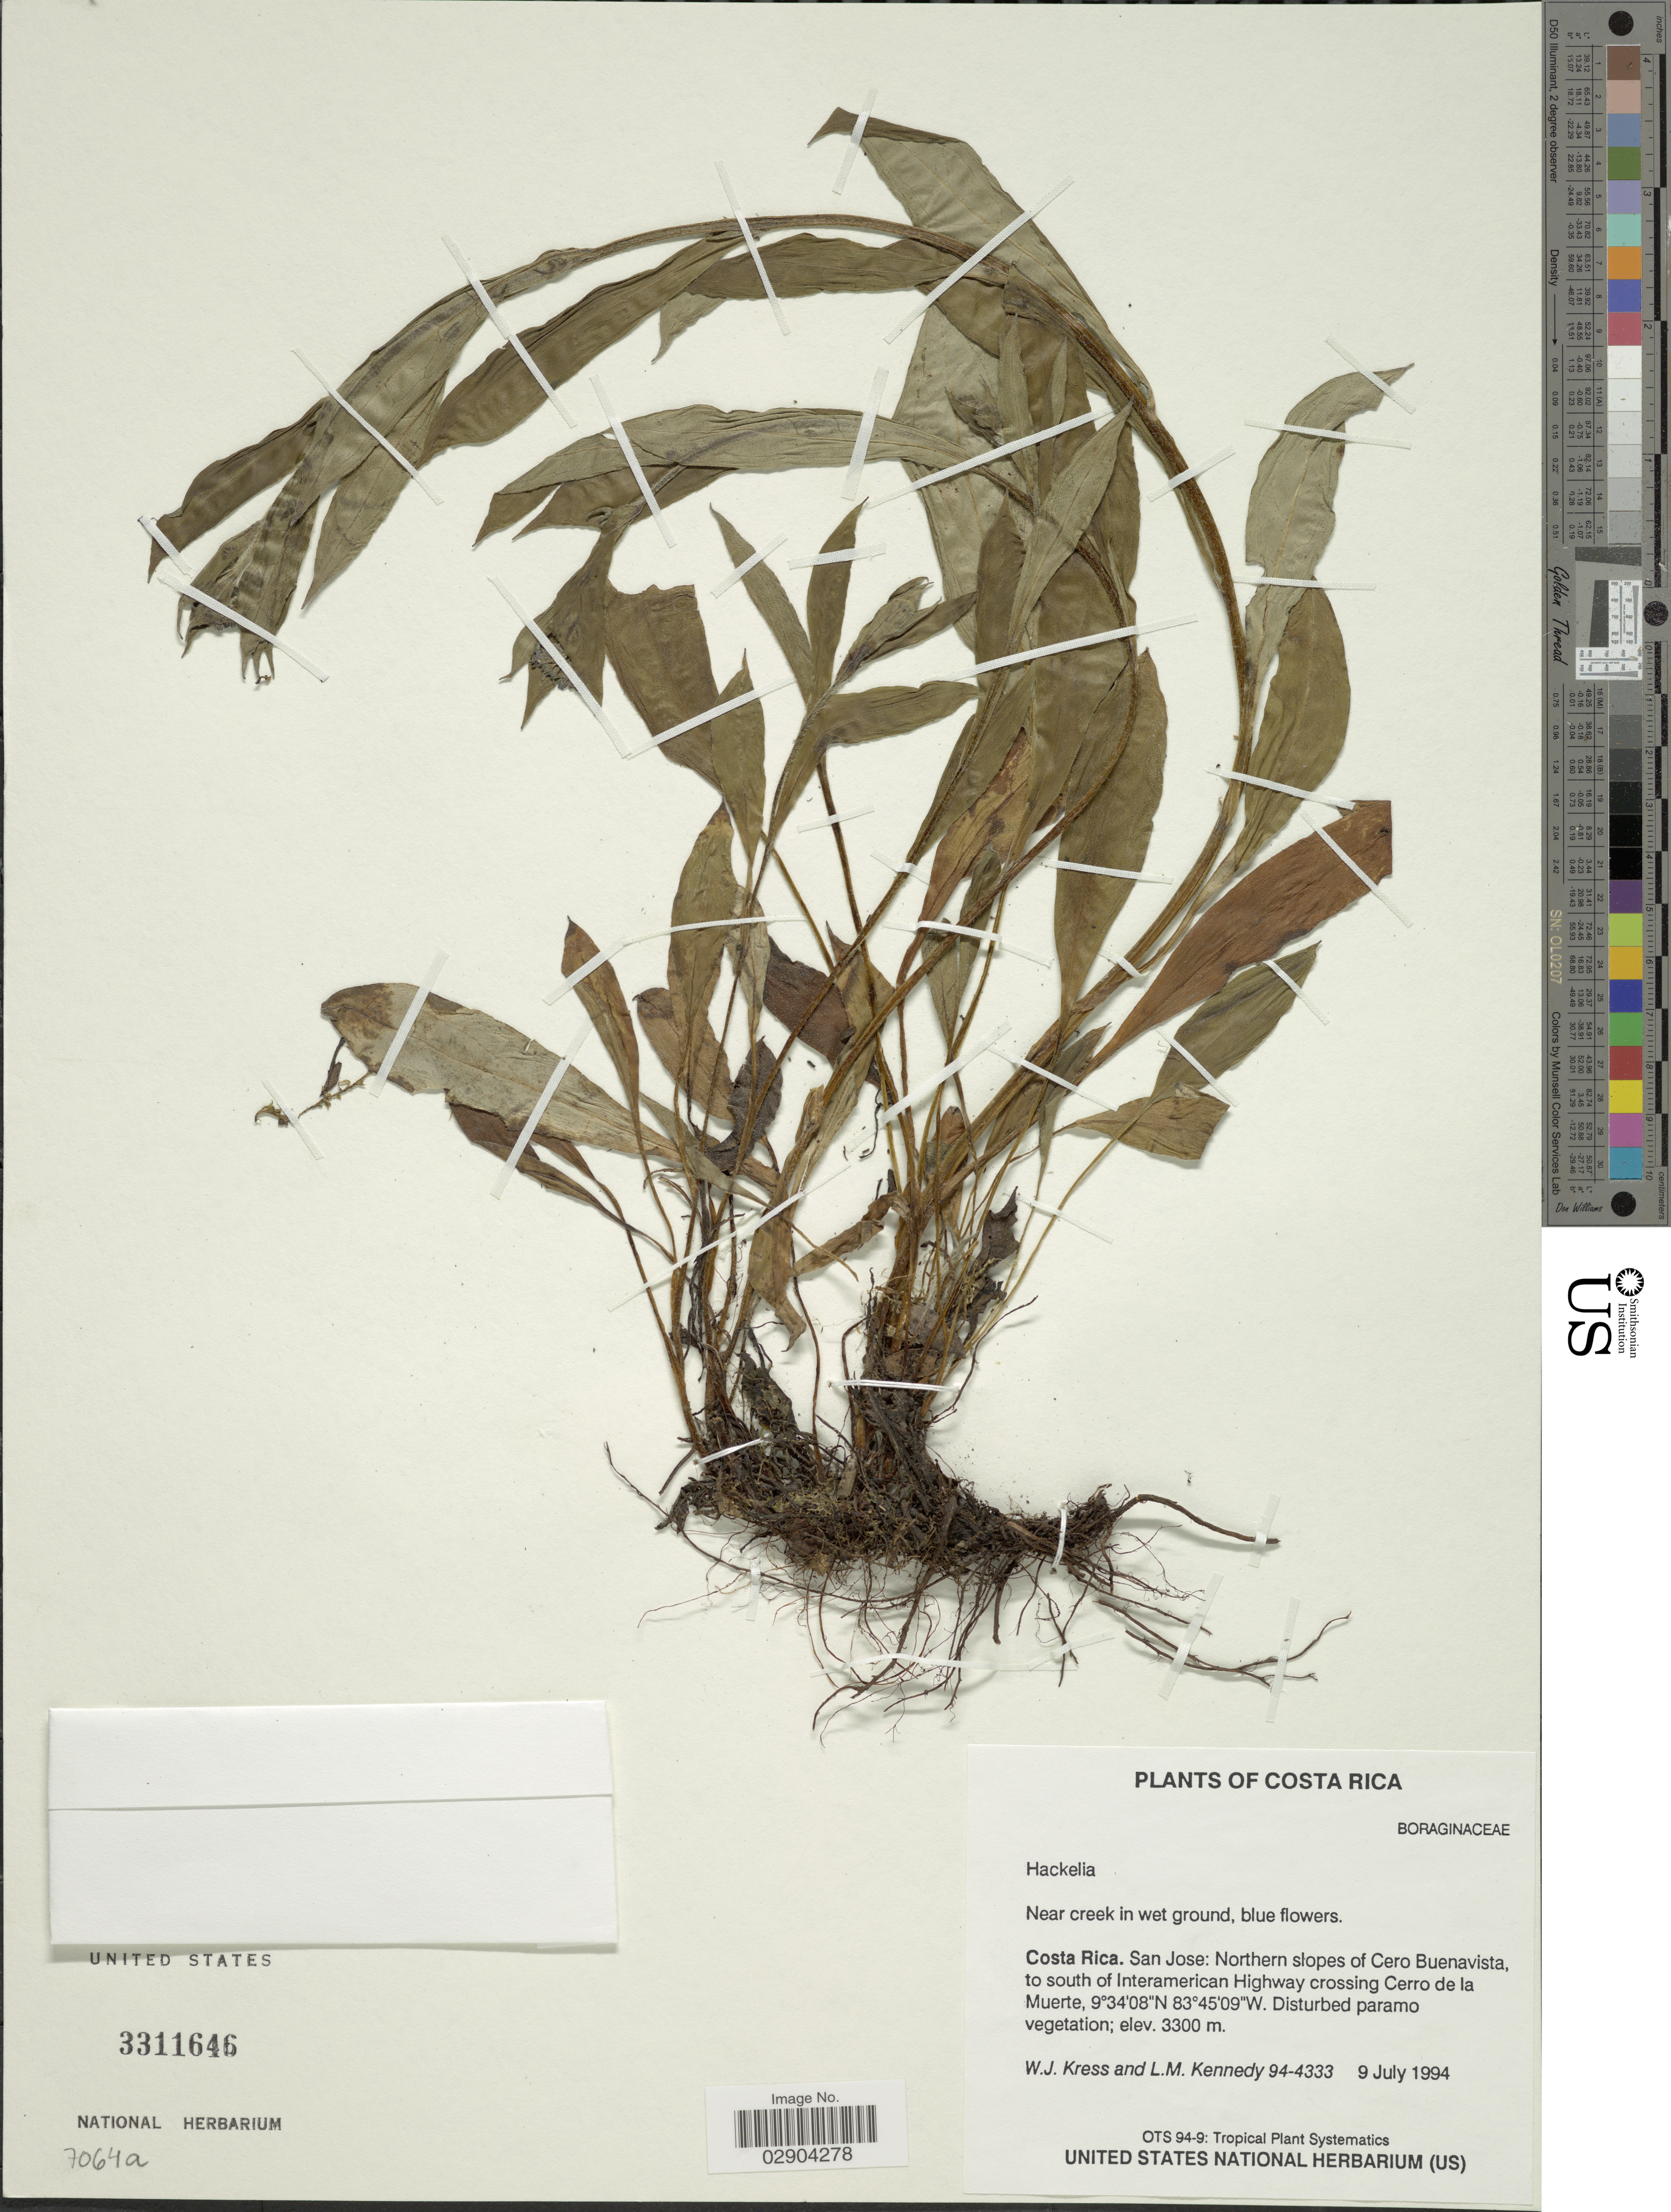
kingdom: Plantae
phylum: Tracheophyta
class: Magnoliopsida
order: Boraginales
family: Boraginaceae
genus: Hackelia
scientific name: Hackelia sp.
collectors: W. J. Kress & L. M. Kennedy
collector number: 94-4333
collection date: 1994-07-09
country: Costa Rica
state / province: San José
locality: Northern slopes of Cero Buenavista, to south of Interamerican Highway crossing Cerro de la Muerte.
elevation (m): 3300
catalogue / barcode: US 3311646